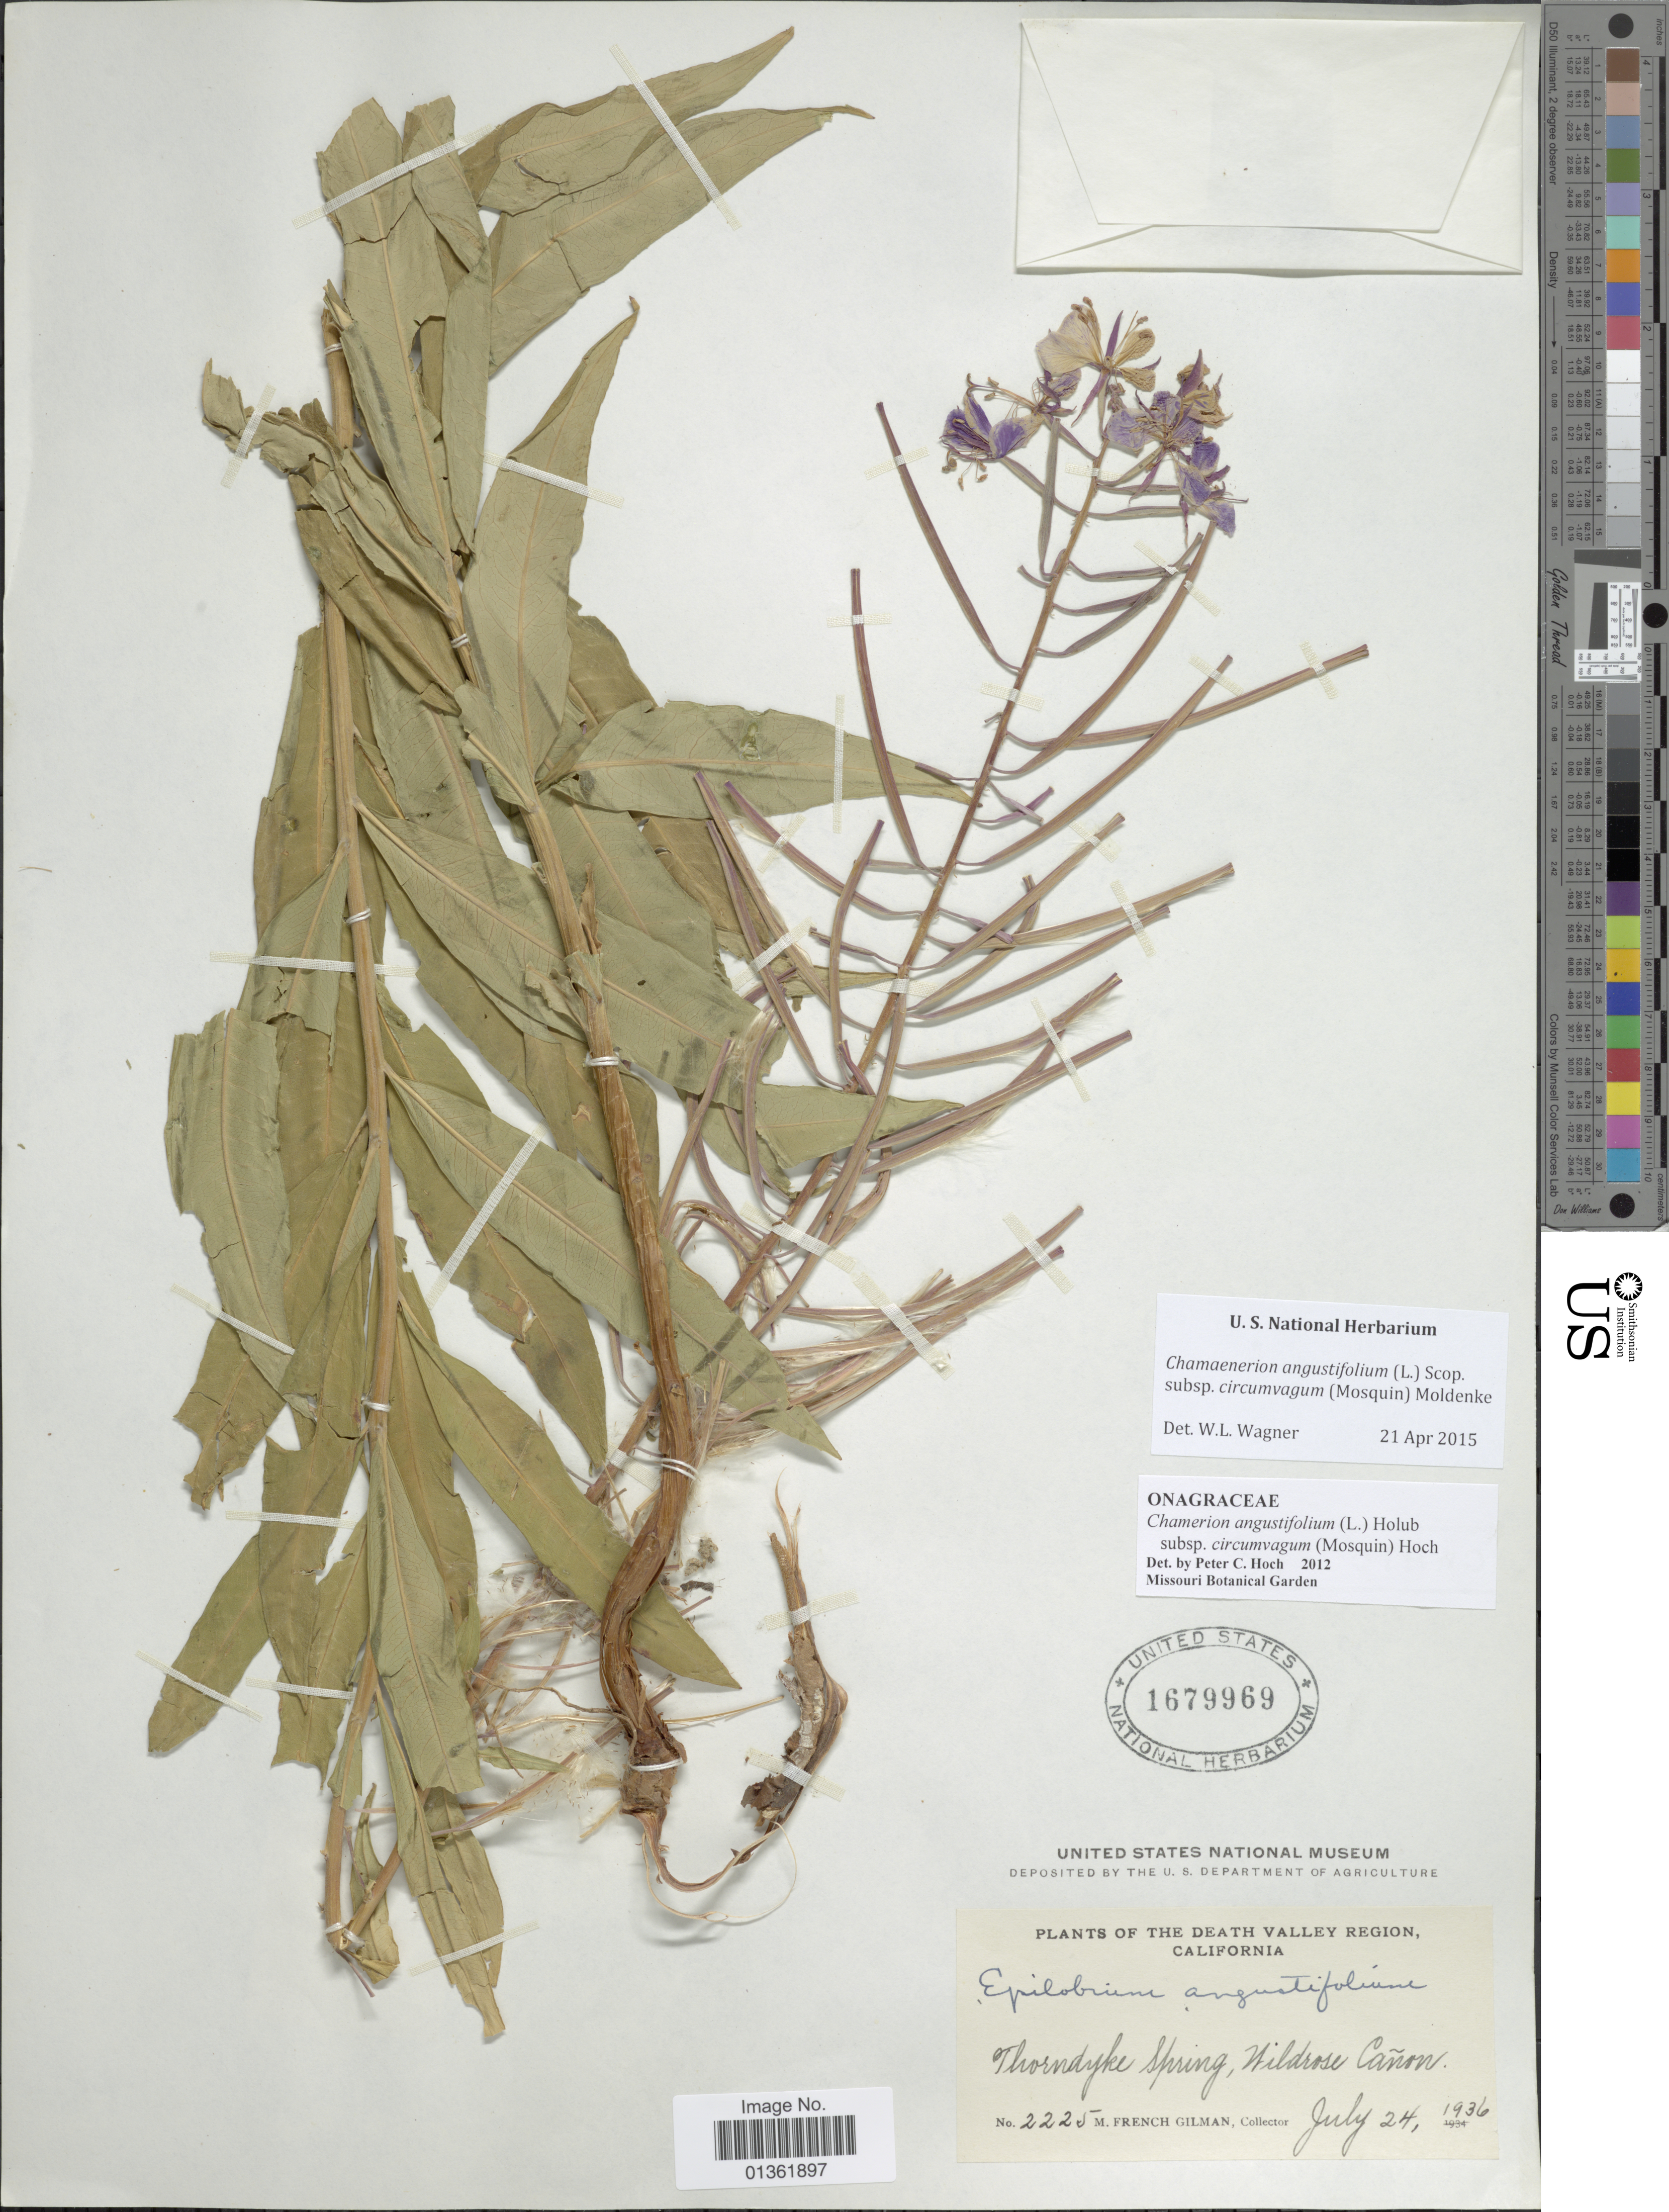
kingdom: Plantae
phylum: Tracheophyta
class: Magnoliopsida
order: Myrtales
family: Onagraceae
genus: Chamaenerion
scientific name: Chamaenerion angustifolium subsp. circumvagum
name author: (Mosquin) Moldenke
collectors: M. F. Gilman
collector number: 2225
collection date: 1936-07-24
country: United States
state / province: California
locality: Death Valley Region. Thorndyke Spring, Wildrose Cañon.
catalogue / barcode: US 1679969